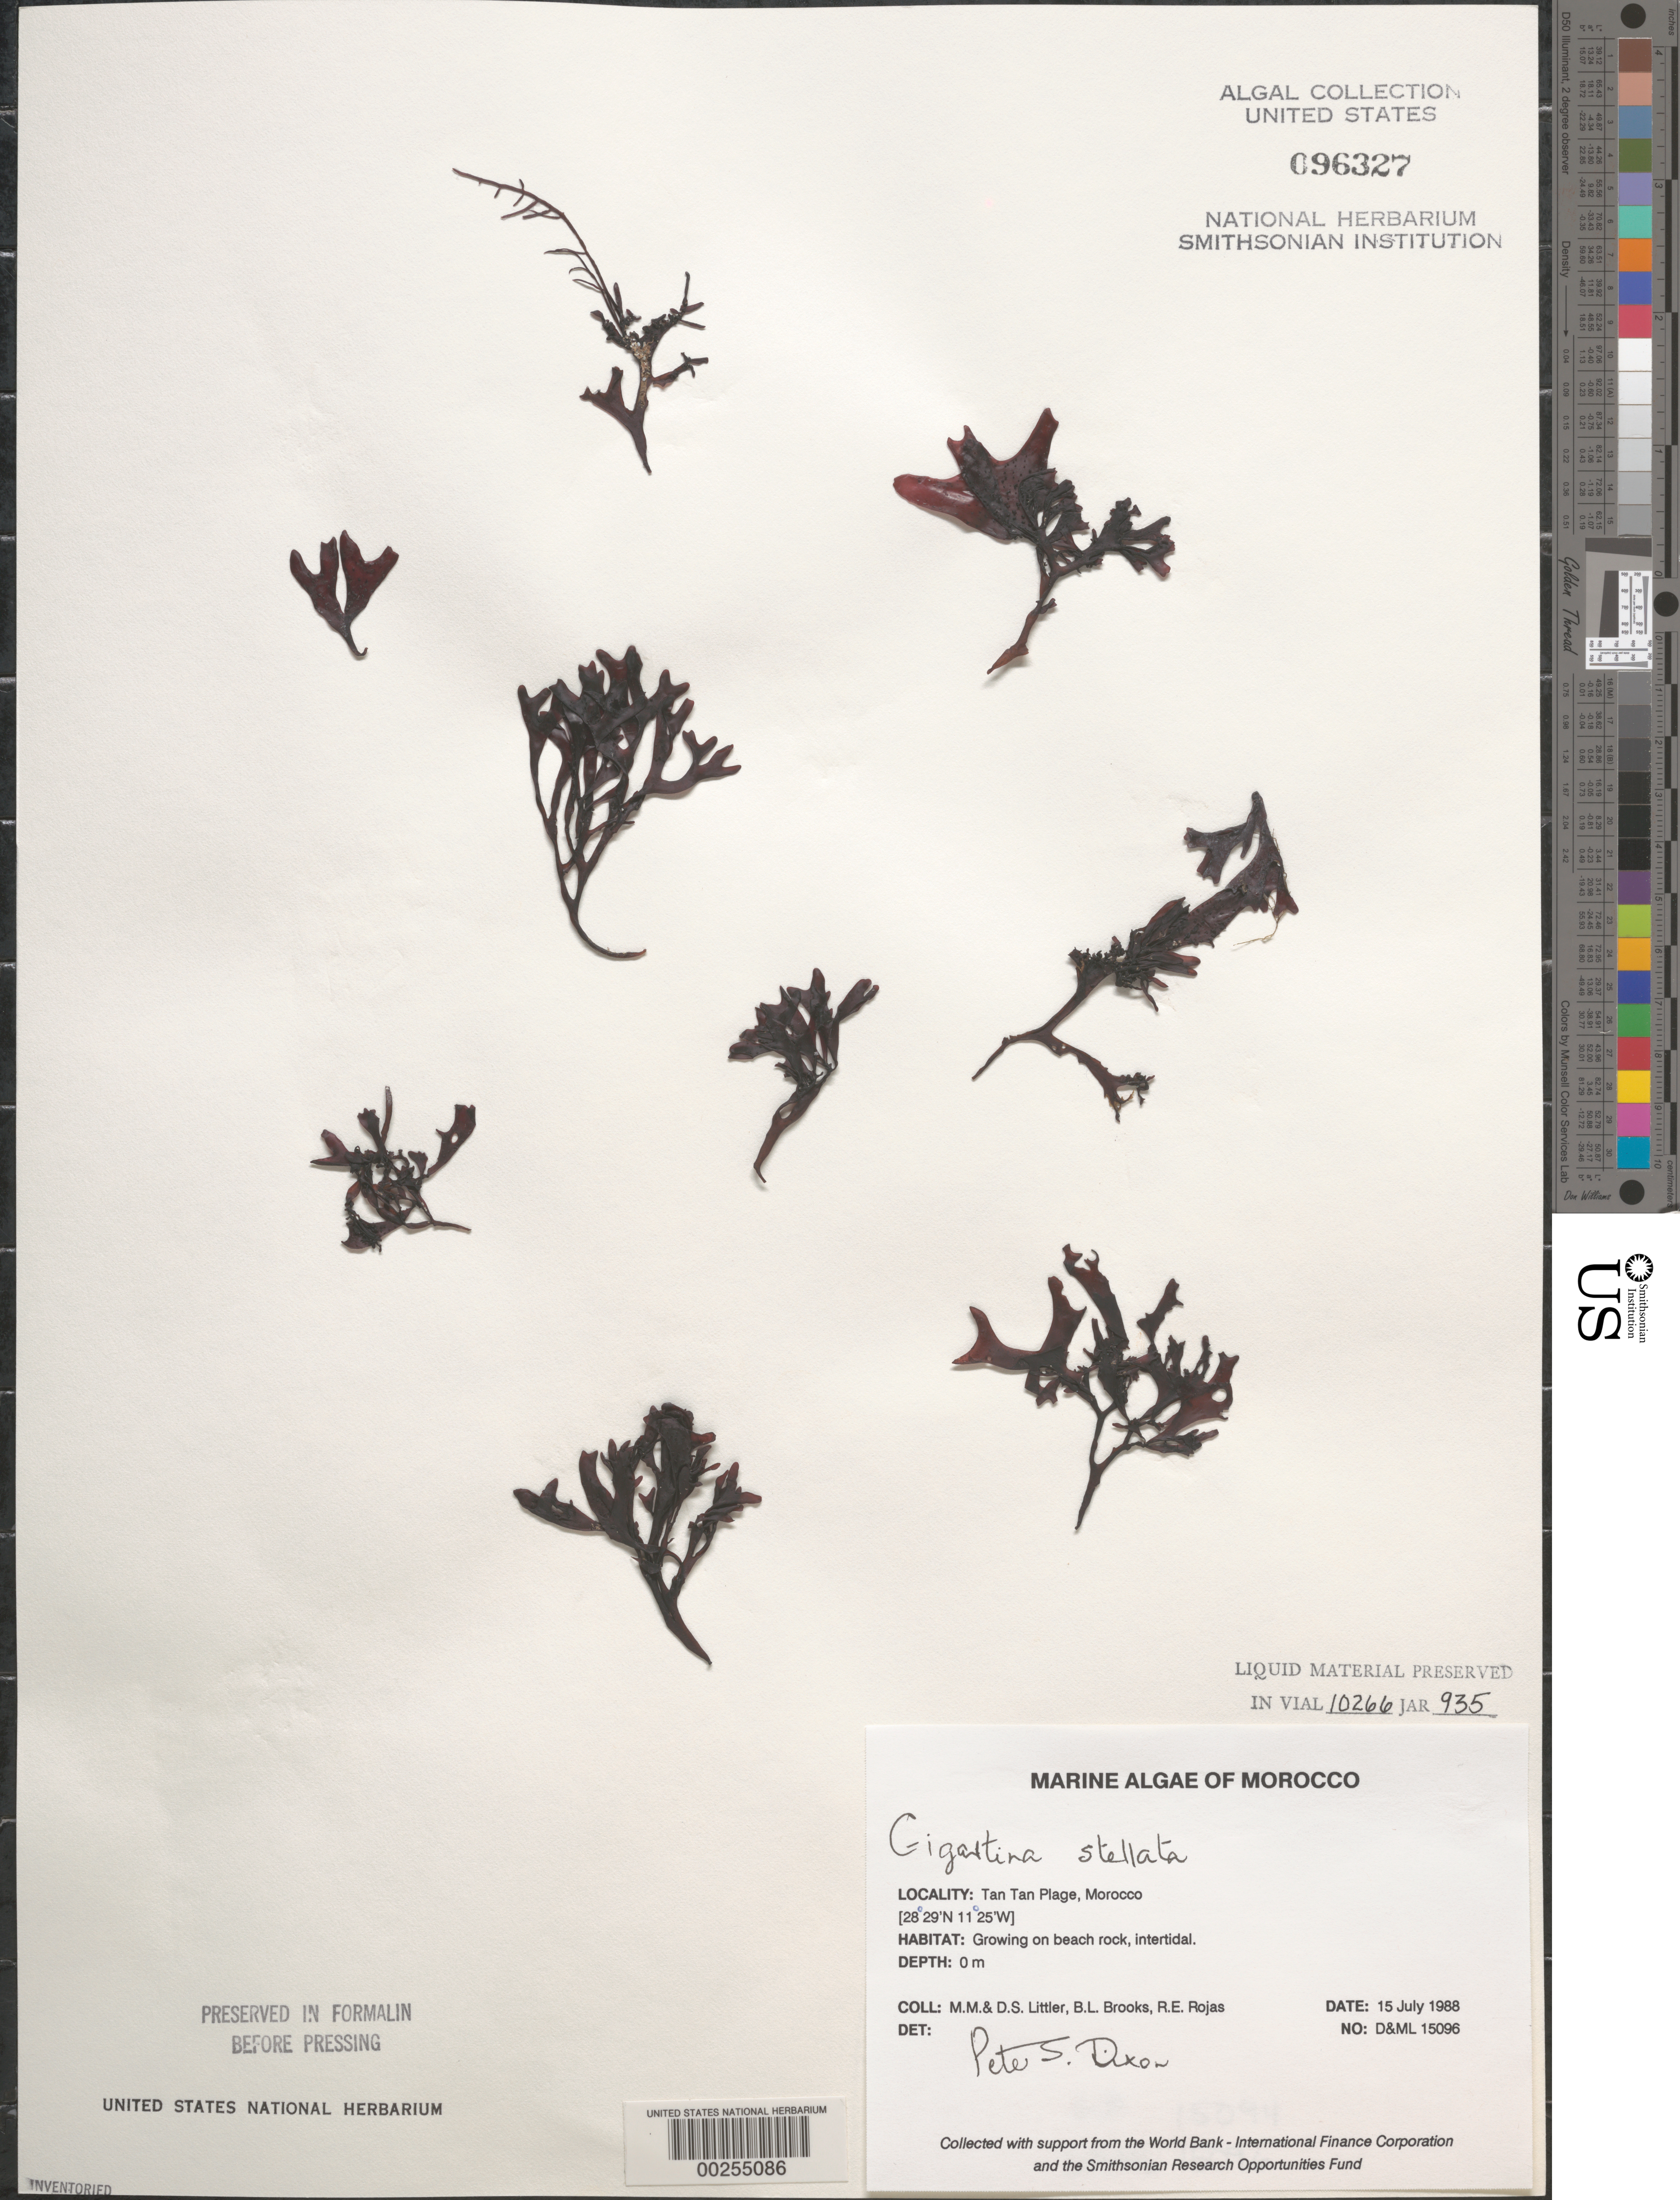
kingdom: Plantae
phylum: Rhodophyta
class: Florideophyceae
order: Gigartinales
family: Phyllophoraceae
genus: Mastocarpus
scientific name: Mastocarpus stellatus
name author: (Stackh.) Guiry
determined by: Algae name updating Project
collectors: M. M. Littler, D. S. Littler, B. Brooks & R. Rojas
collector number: D&ML 15096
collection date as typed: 15 Jul 1988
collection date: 1988-07-15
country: Morocco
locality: Tan Tan Plage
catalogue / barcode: US 96327